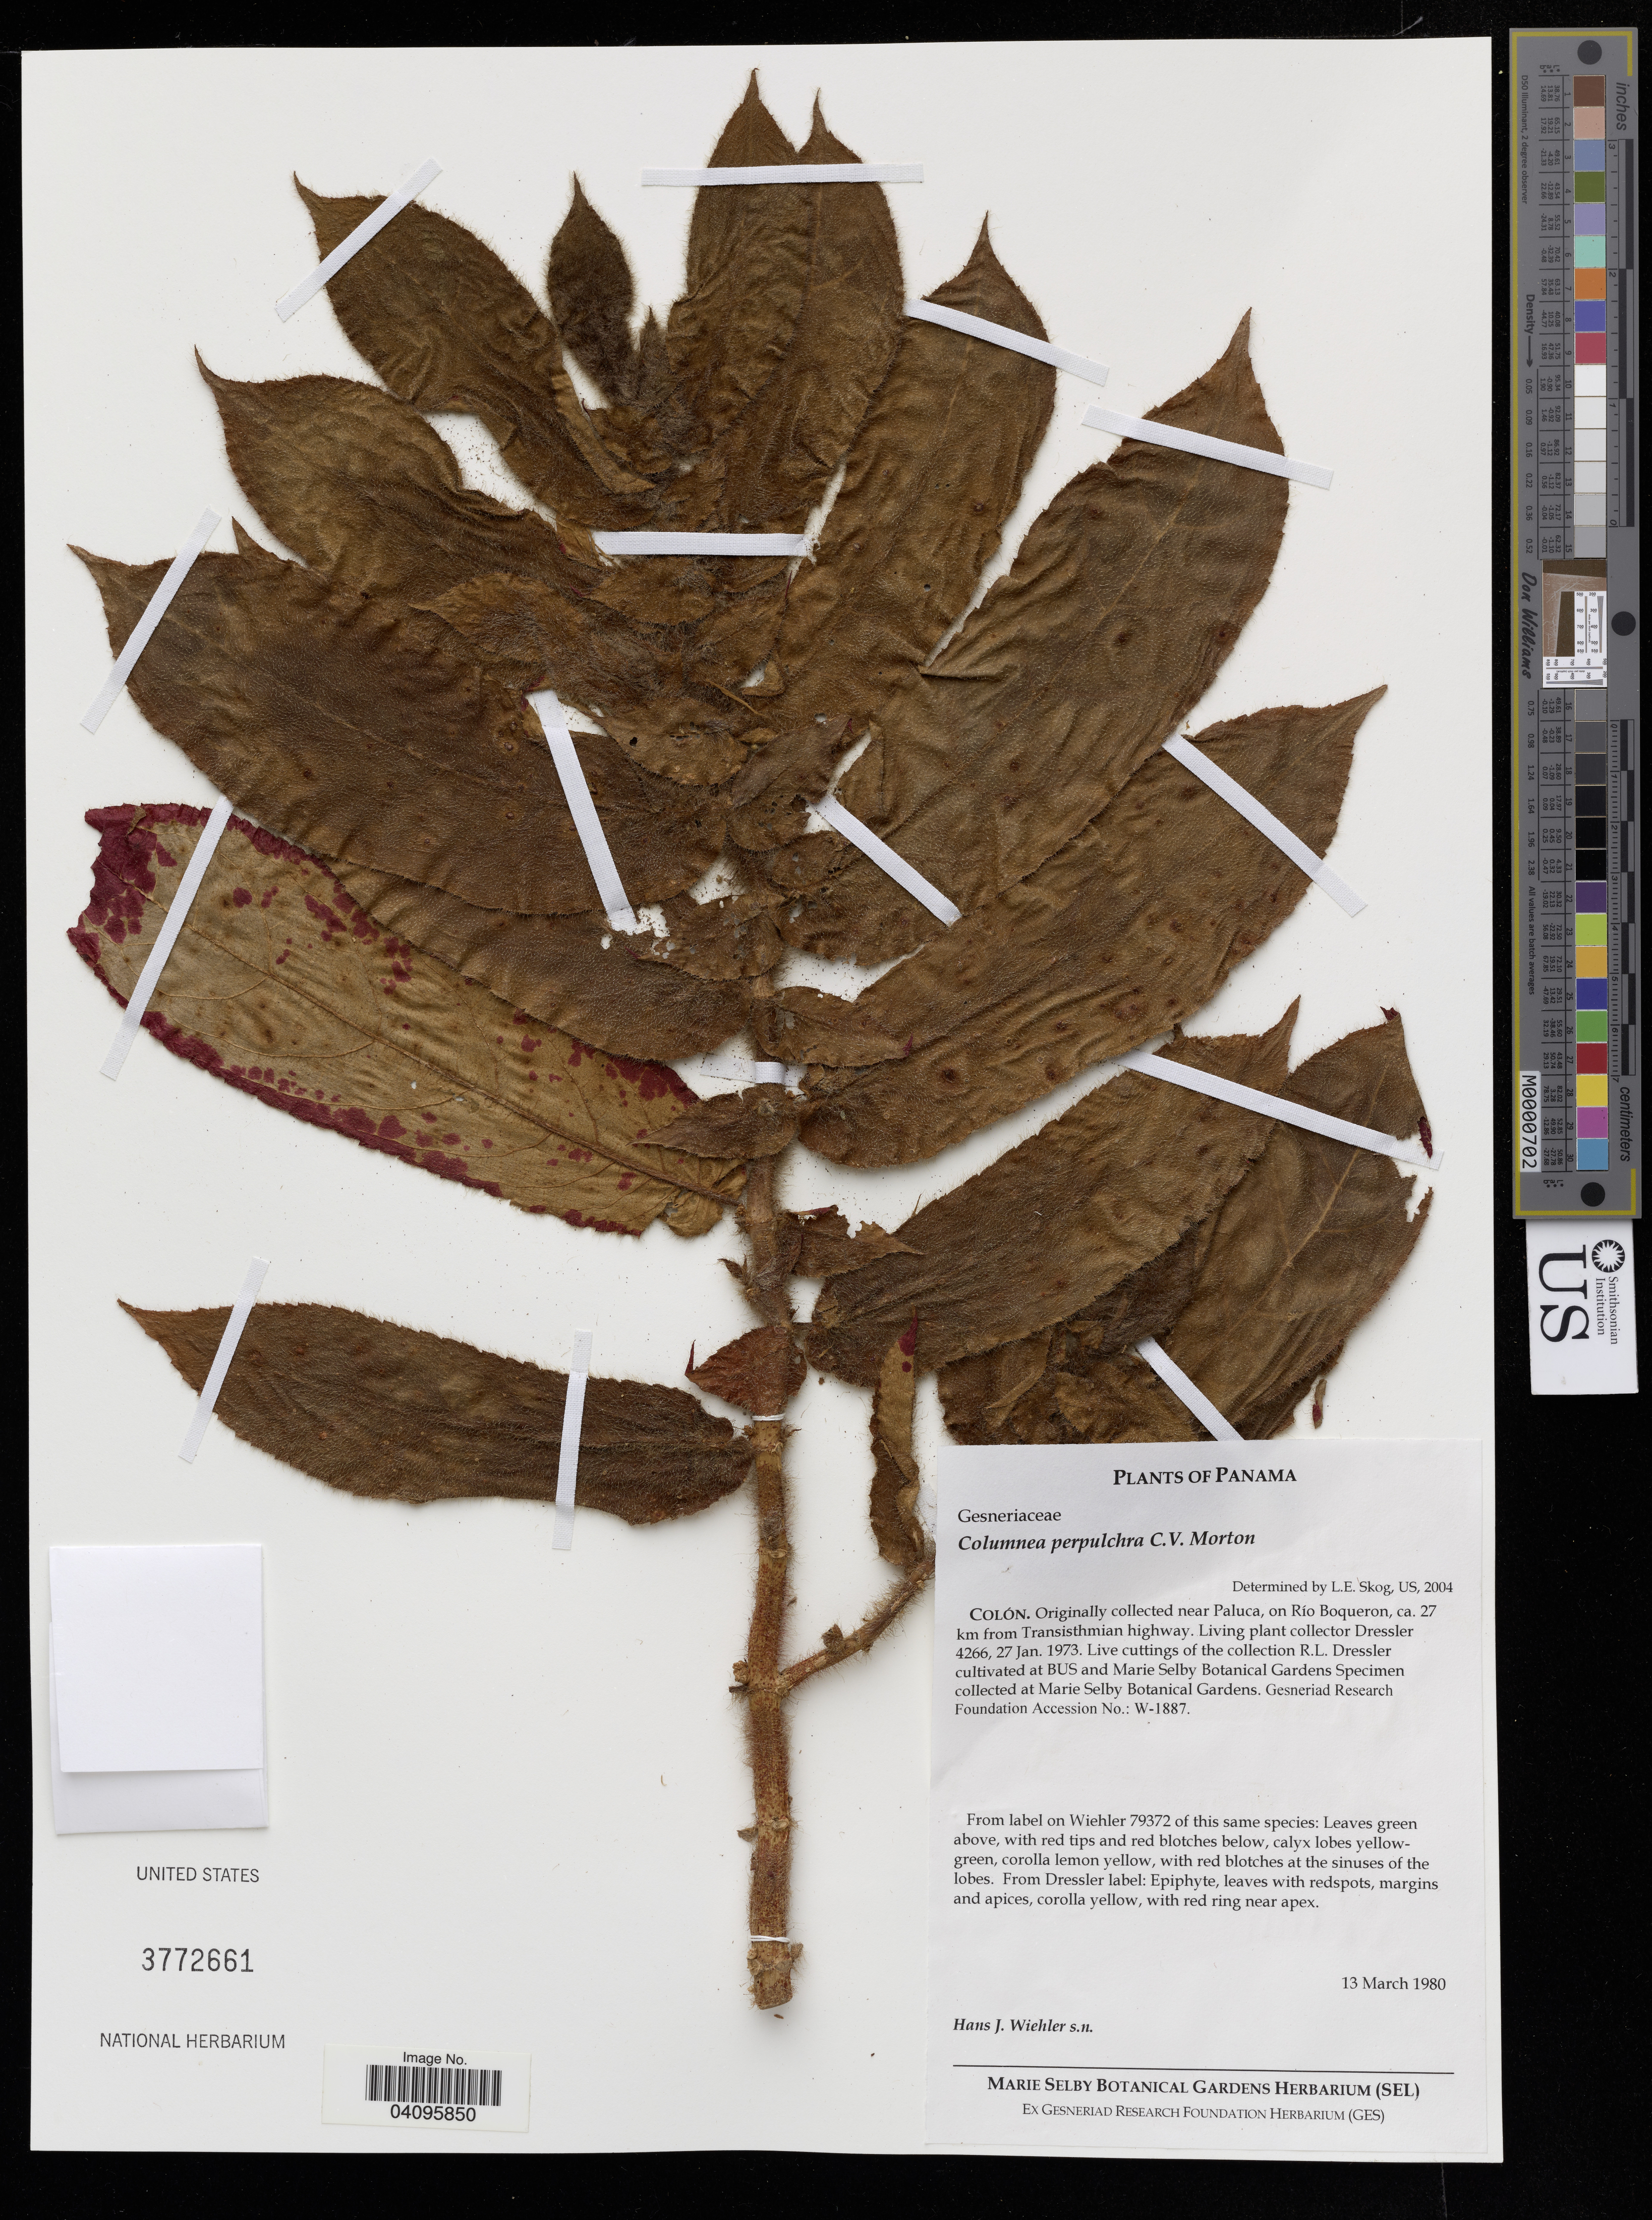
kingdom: Plantae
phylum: Tracheophyta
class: Magnoliopsida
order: Lamiales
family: Gesneriaceae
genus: Columnea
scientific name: Columnea perpulchra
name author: C.V. Morton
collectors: R. Dressler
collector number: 4266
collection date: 1973-01-27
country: Panama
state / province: Colón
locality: Originally collected near Paluca, on Río Boqueron, ca. 27 km from Transisthmian highway.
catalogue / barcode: US 3772661